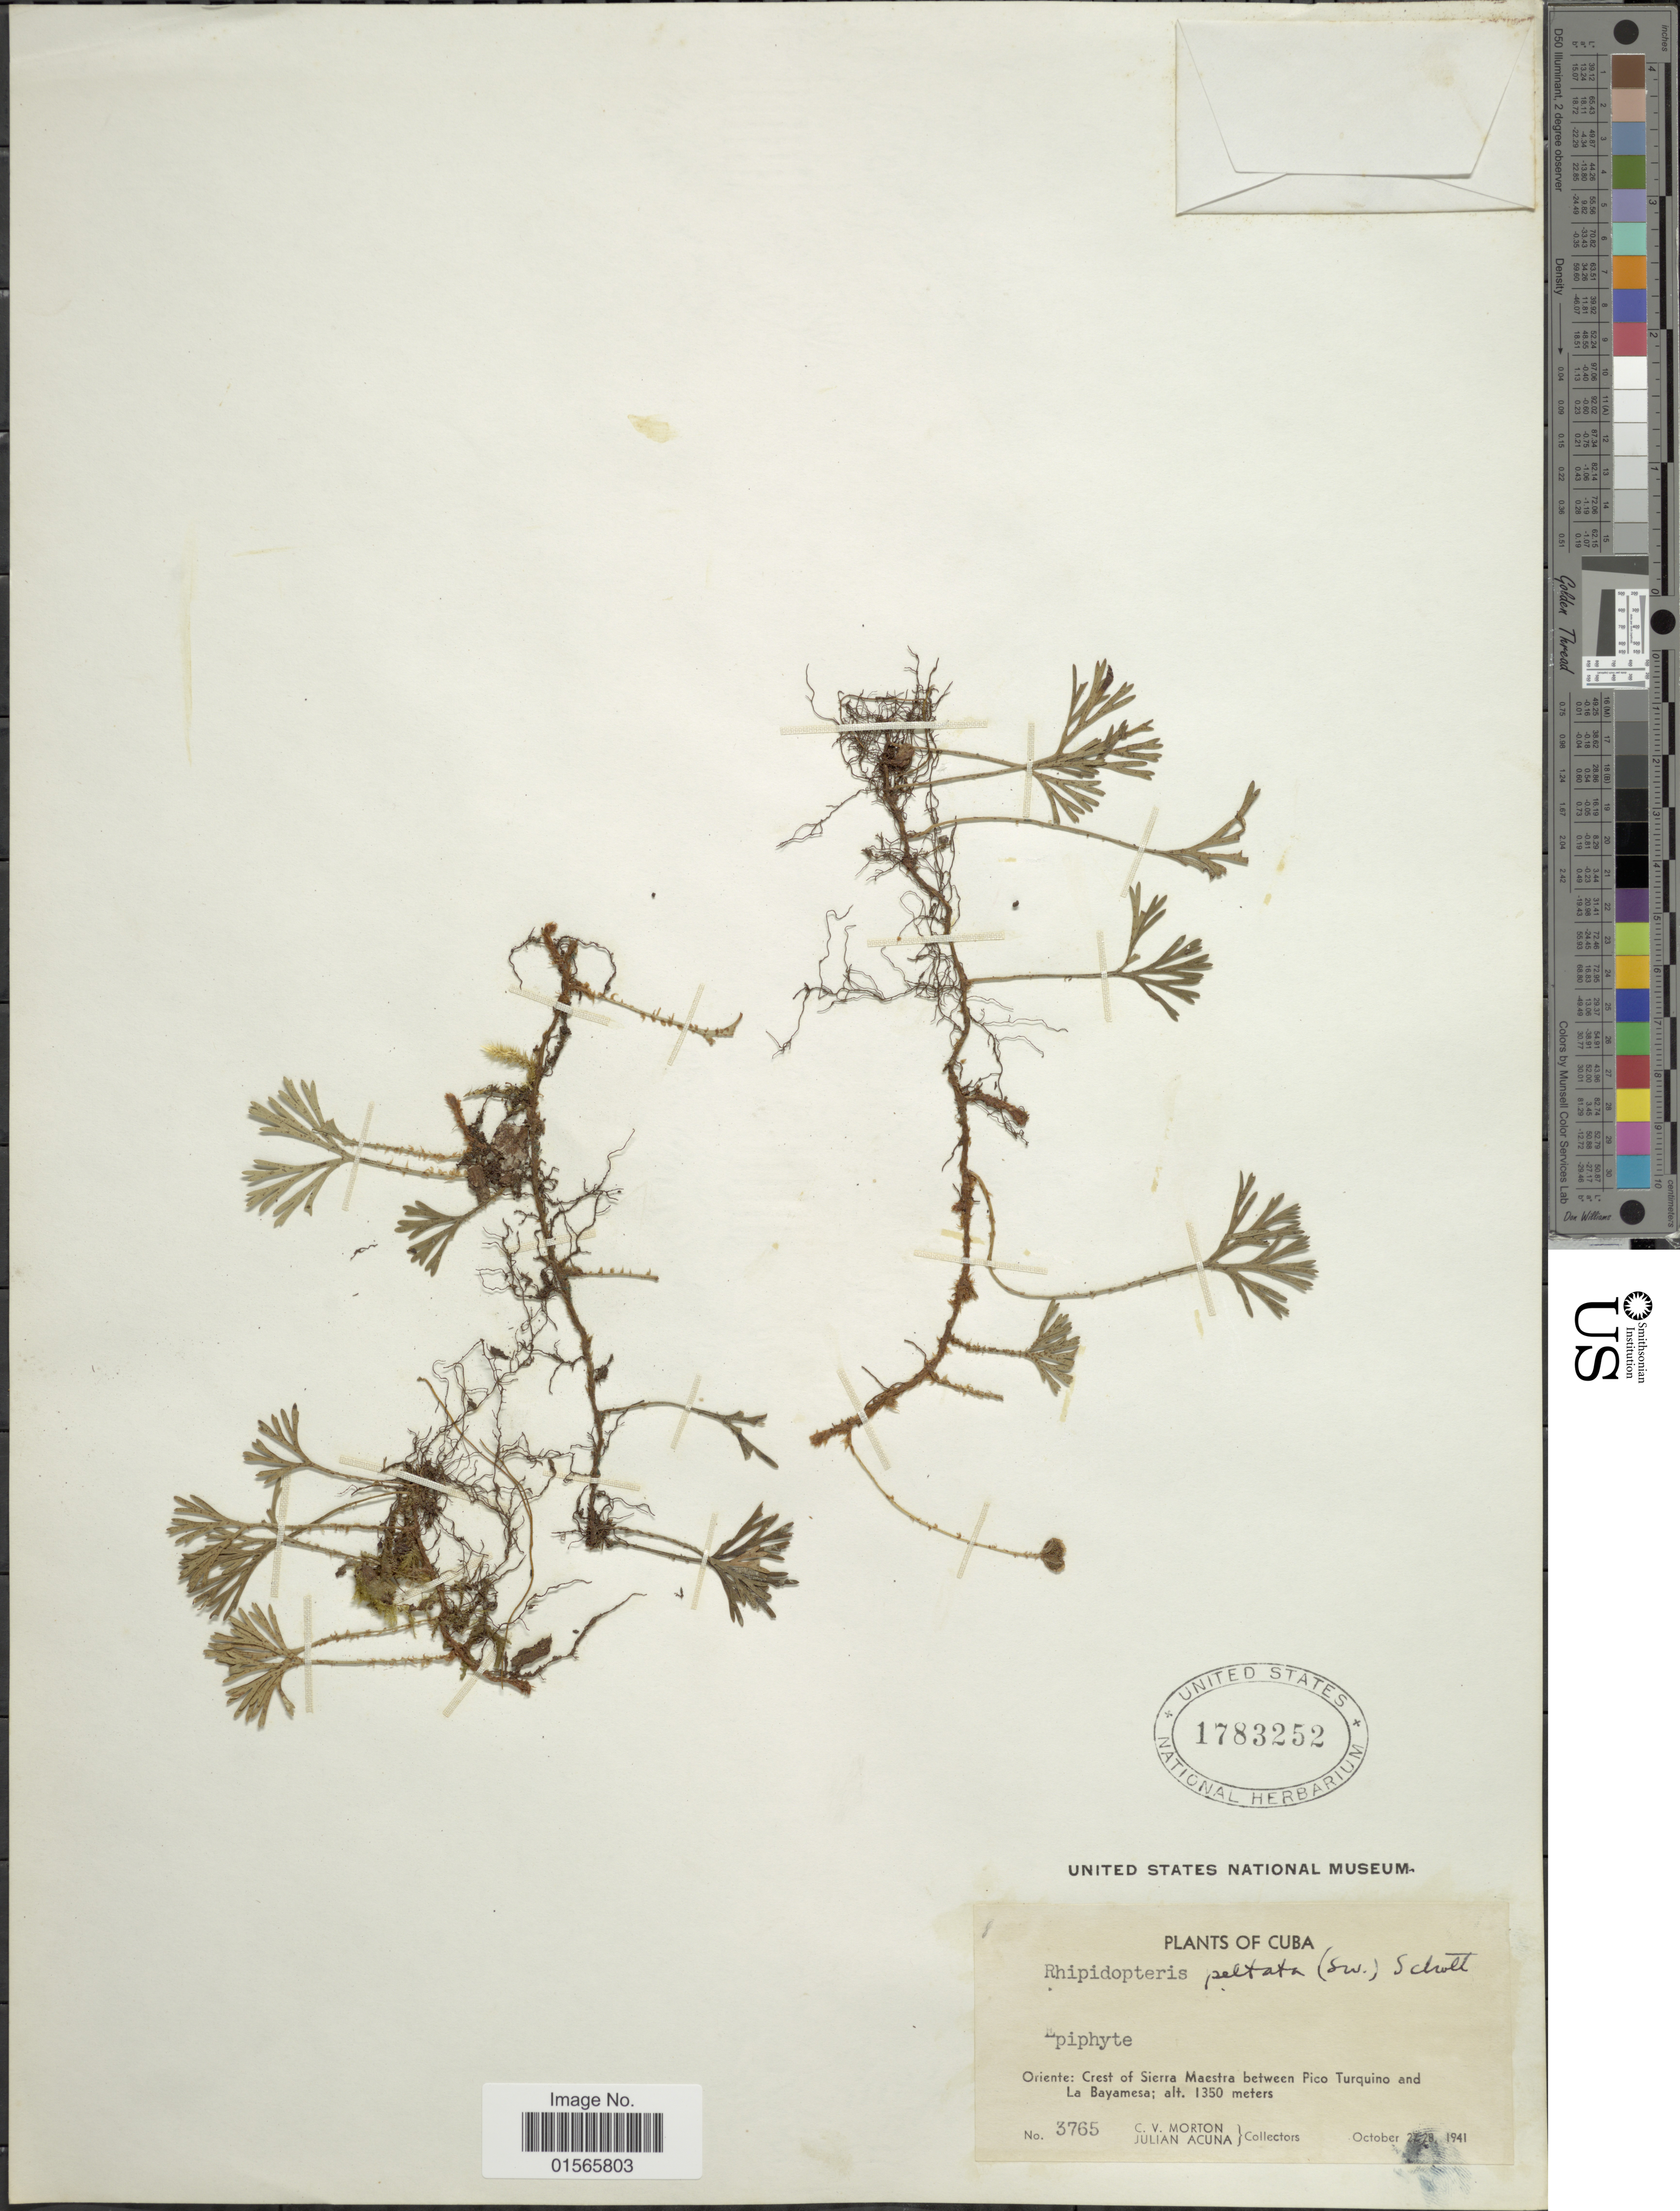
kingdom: Plantae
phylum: Tracheophyta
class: Polypodiopsida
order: Polypodiales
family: Dryopteridaceae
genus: Elaphoglossum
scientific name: Elaphoglossum peltatum f. peltatum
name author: (Sw.) Urb.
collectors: C. V. Morton & J. B. Acuña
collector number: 3765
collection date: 1941-10-22/1941-10-28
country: Cuba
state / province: Oriente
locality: Crest of Sierra Maestra between Pico Turquino and La Bayamesa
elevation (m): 1350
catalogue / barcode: US 1783252